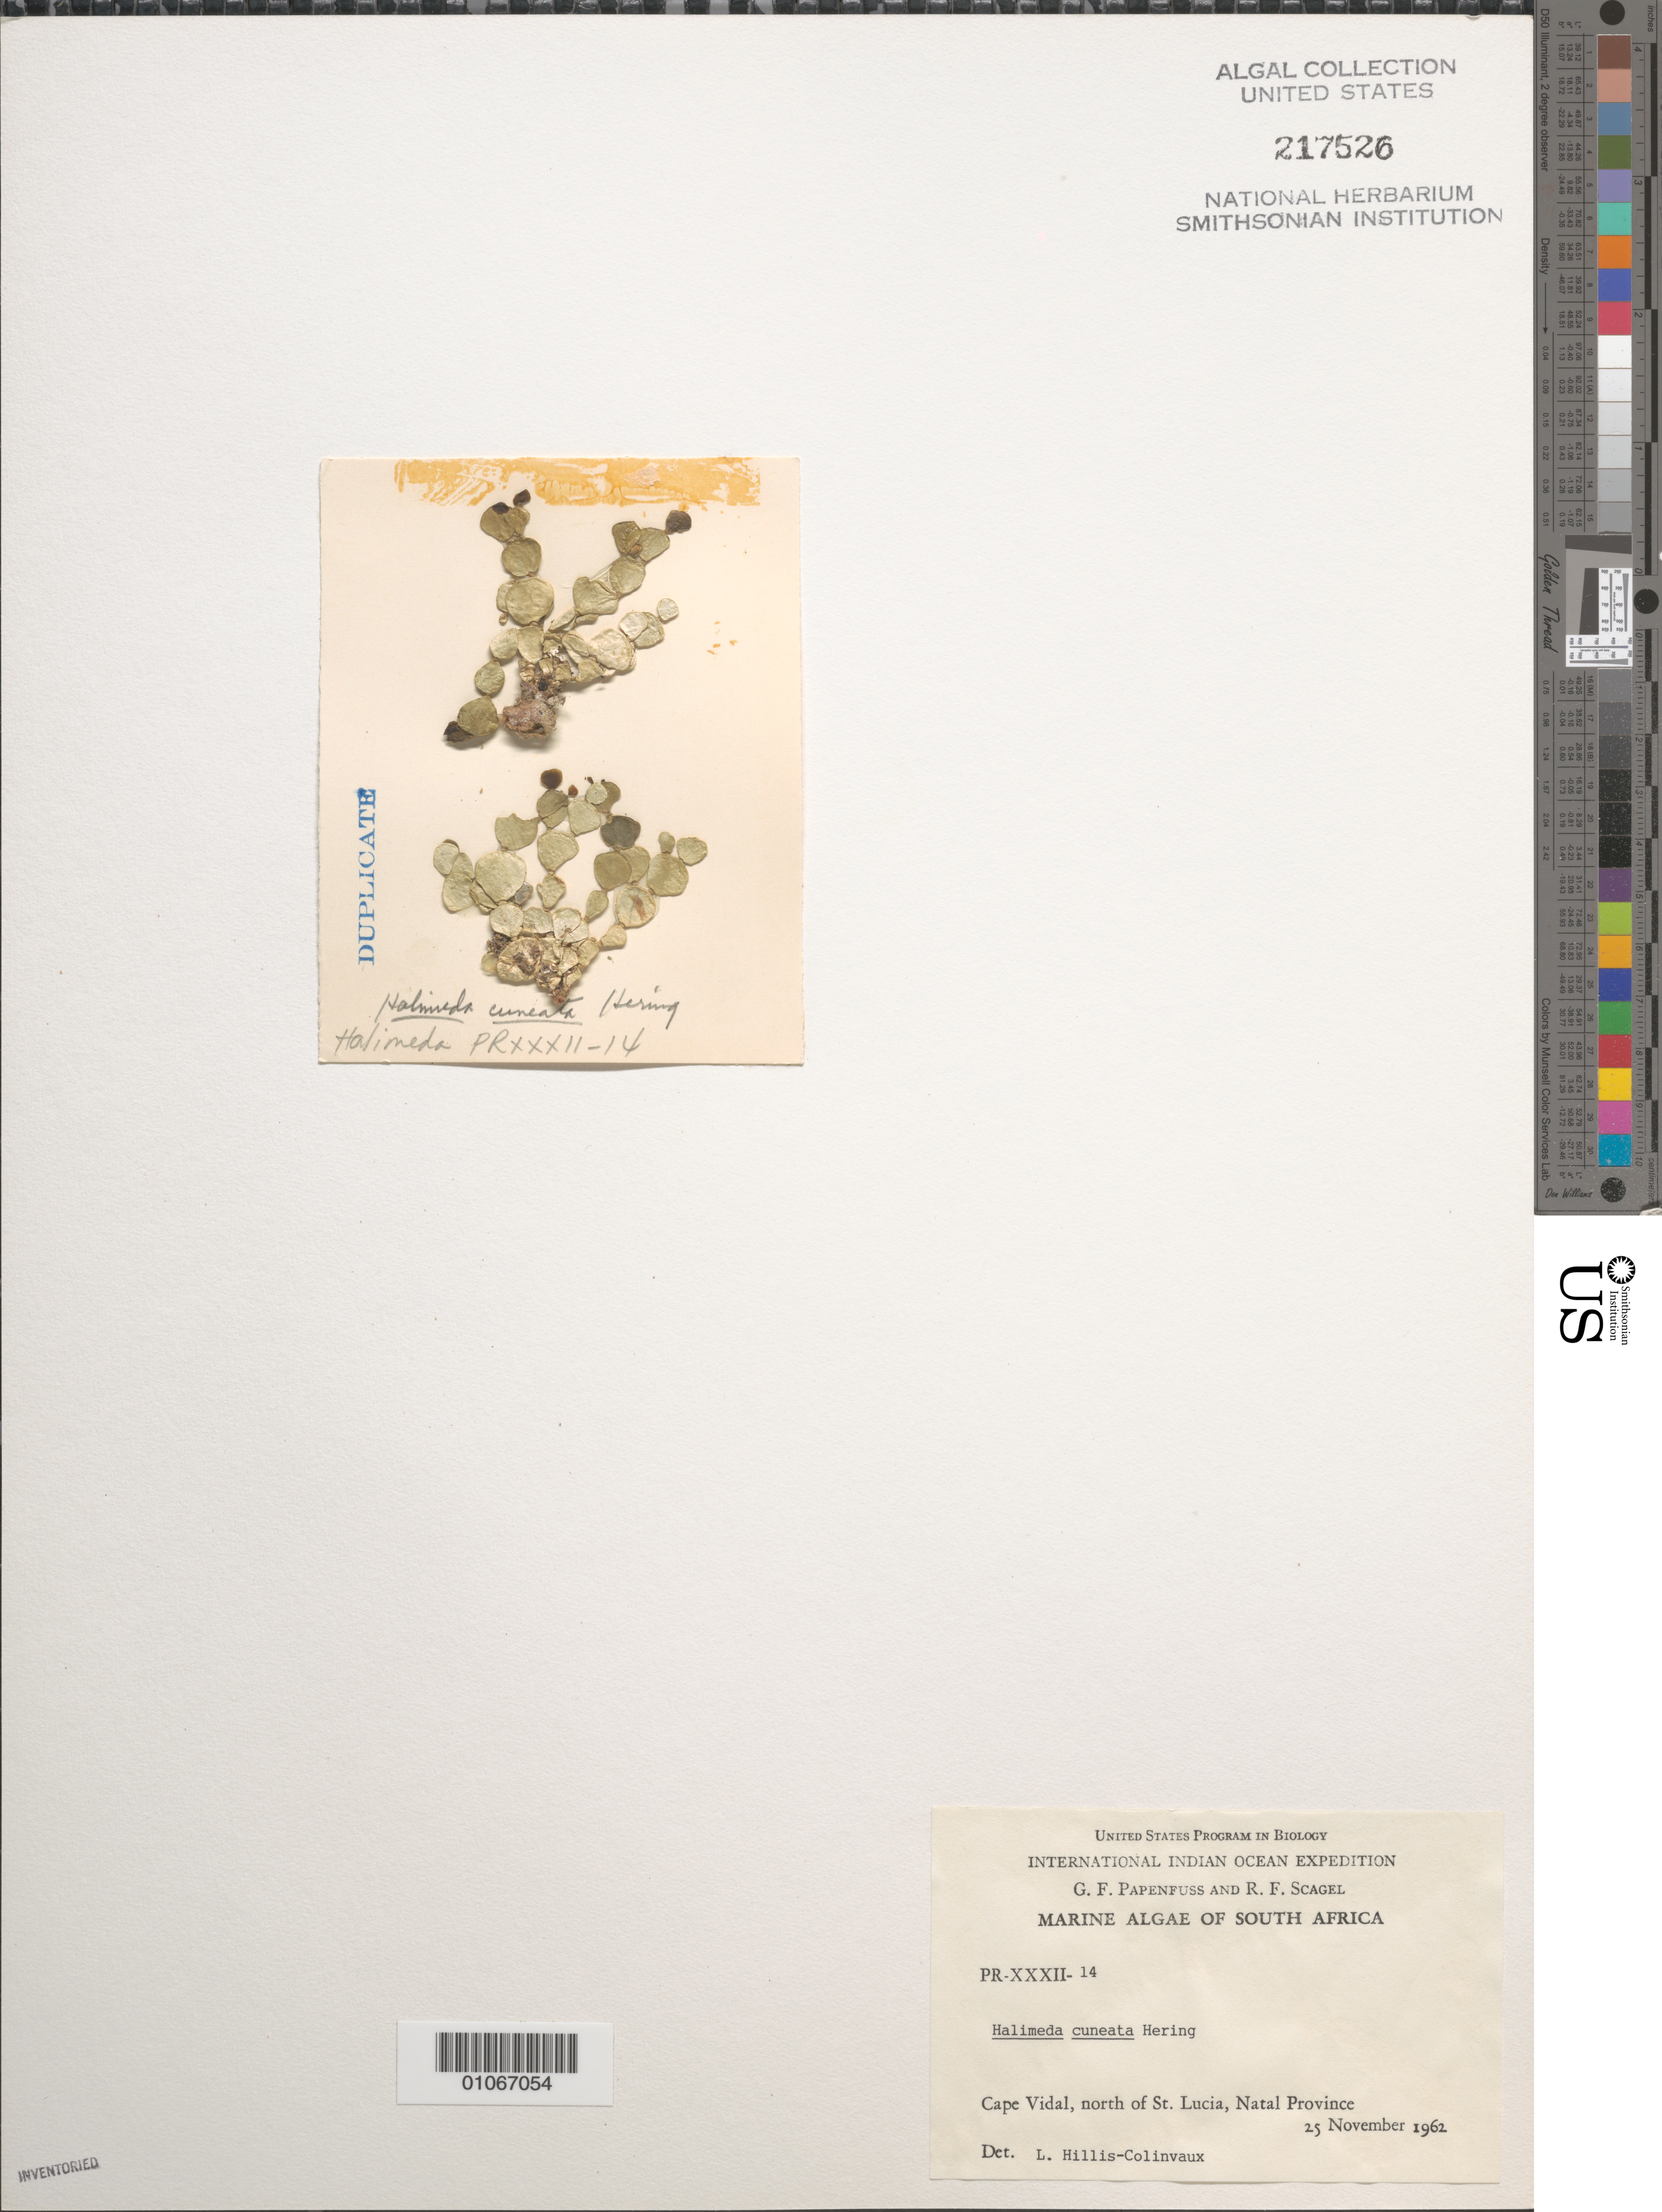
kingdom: Plantae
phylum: Chlorophyta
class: Ulvophyceae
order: Bryopsidales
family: Halimedaceae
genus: Halimeda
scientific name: Halimeda cuneata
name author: Hering in Krauss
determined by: Hillis-Colinvaux, L.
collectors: G. Papenfuss & R. F. Scagel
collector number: PR-XXXII-14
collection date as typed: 25 Nov 1962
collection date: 1962-11-25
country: South Africa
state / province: KwaZulu-Natal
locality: Cape Vidal, north of St. Lucia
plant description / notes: International Indian Ocean Expedition, 1962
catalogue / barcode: US 217526